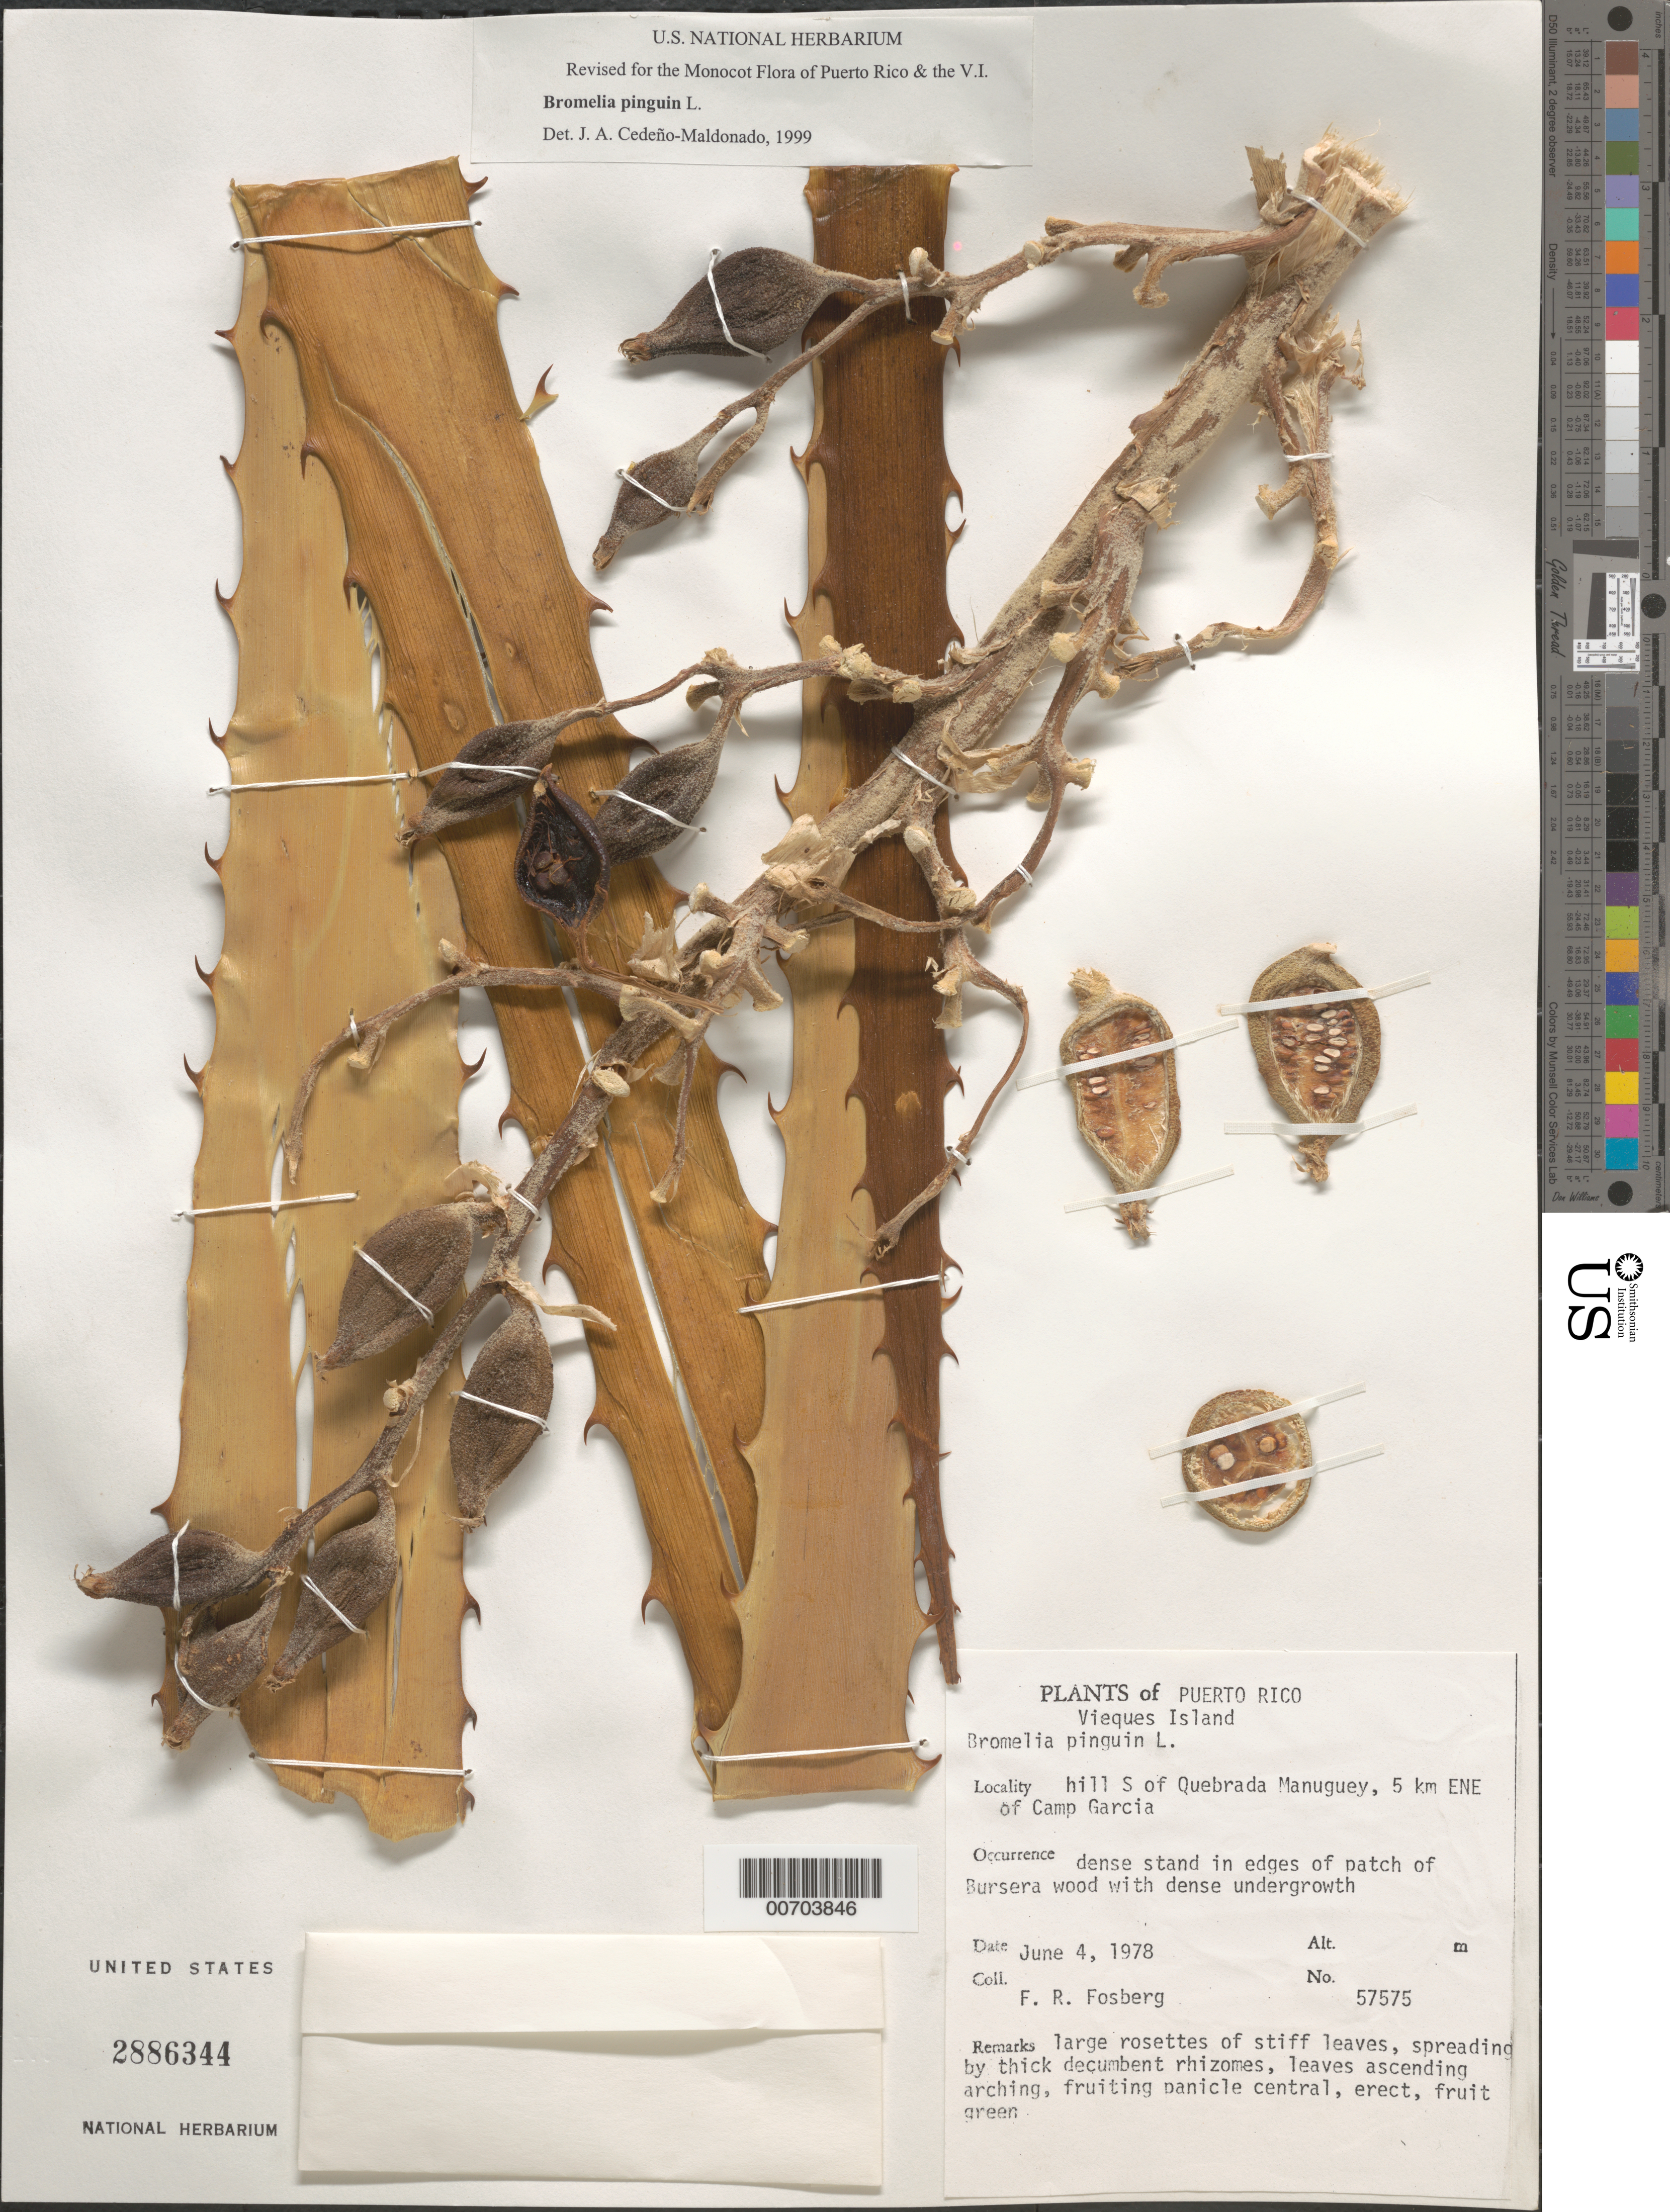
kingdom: Plantae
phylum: Tracheophyta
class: Liliopsida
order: Poales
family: Bromeliaceae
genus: Bromelia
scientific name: Bromelia pinguin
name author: L.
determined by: Cedeño-Maldonado, J. A.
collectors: F. R. Fosberg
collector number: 57575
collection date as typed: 04 Jun 1978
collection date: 1978-06-04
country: Puerto Rico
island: Greater Antilles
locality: Hill S of Quebrada Manuguey, 5 km ENE of Camp Garcia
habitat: Dense stand in edges of patch of Bursera wood w/dense undergrowth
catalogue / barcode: US 2886344